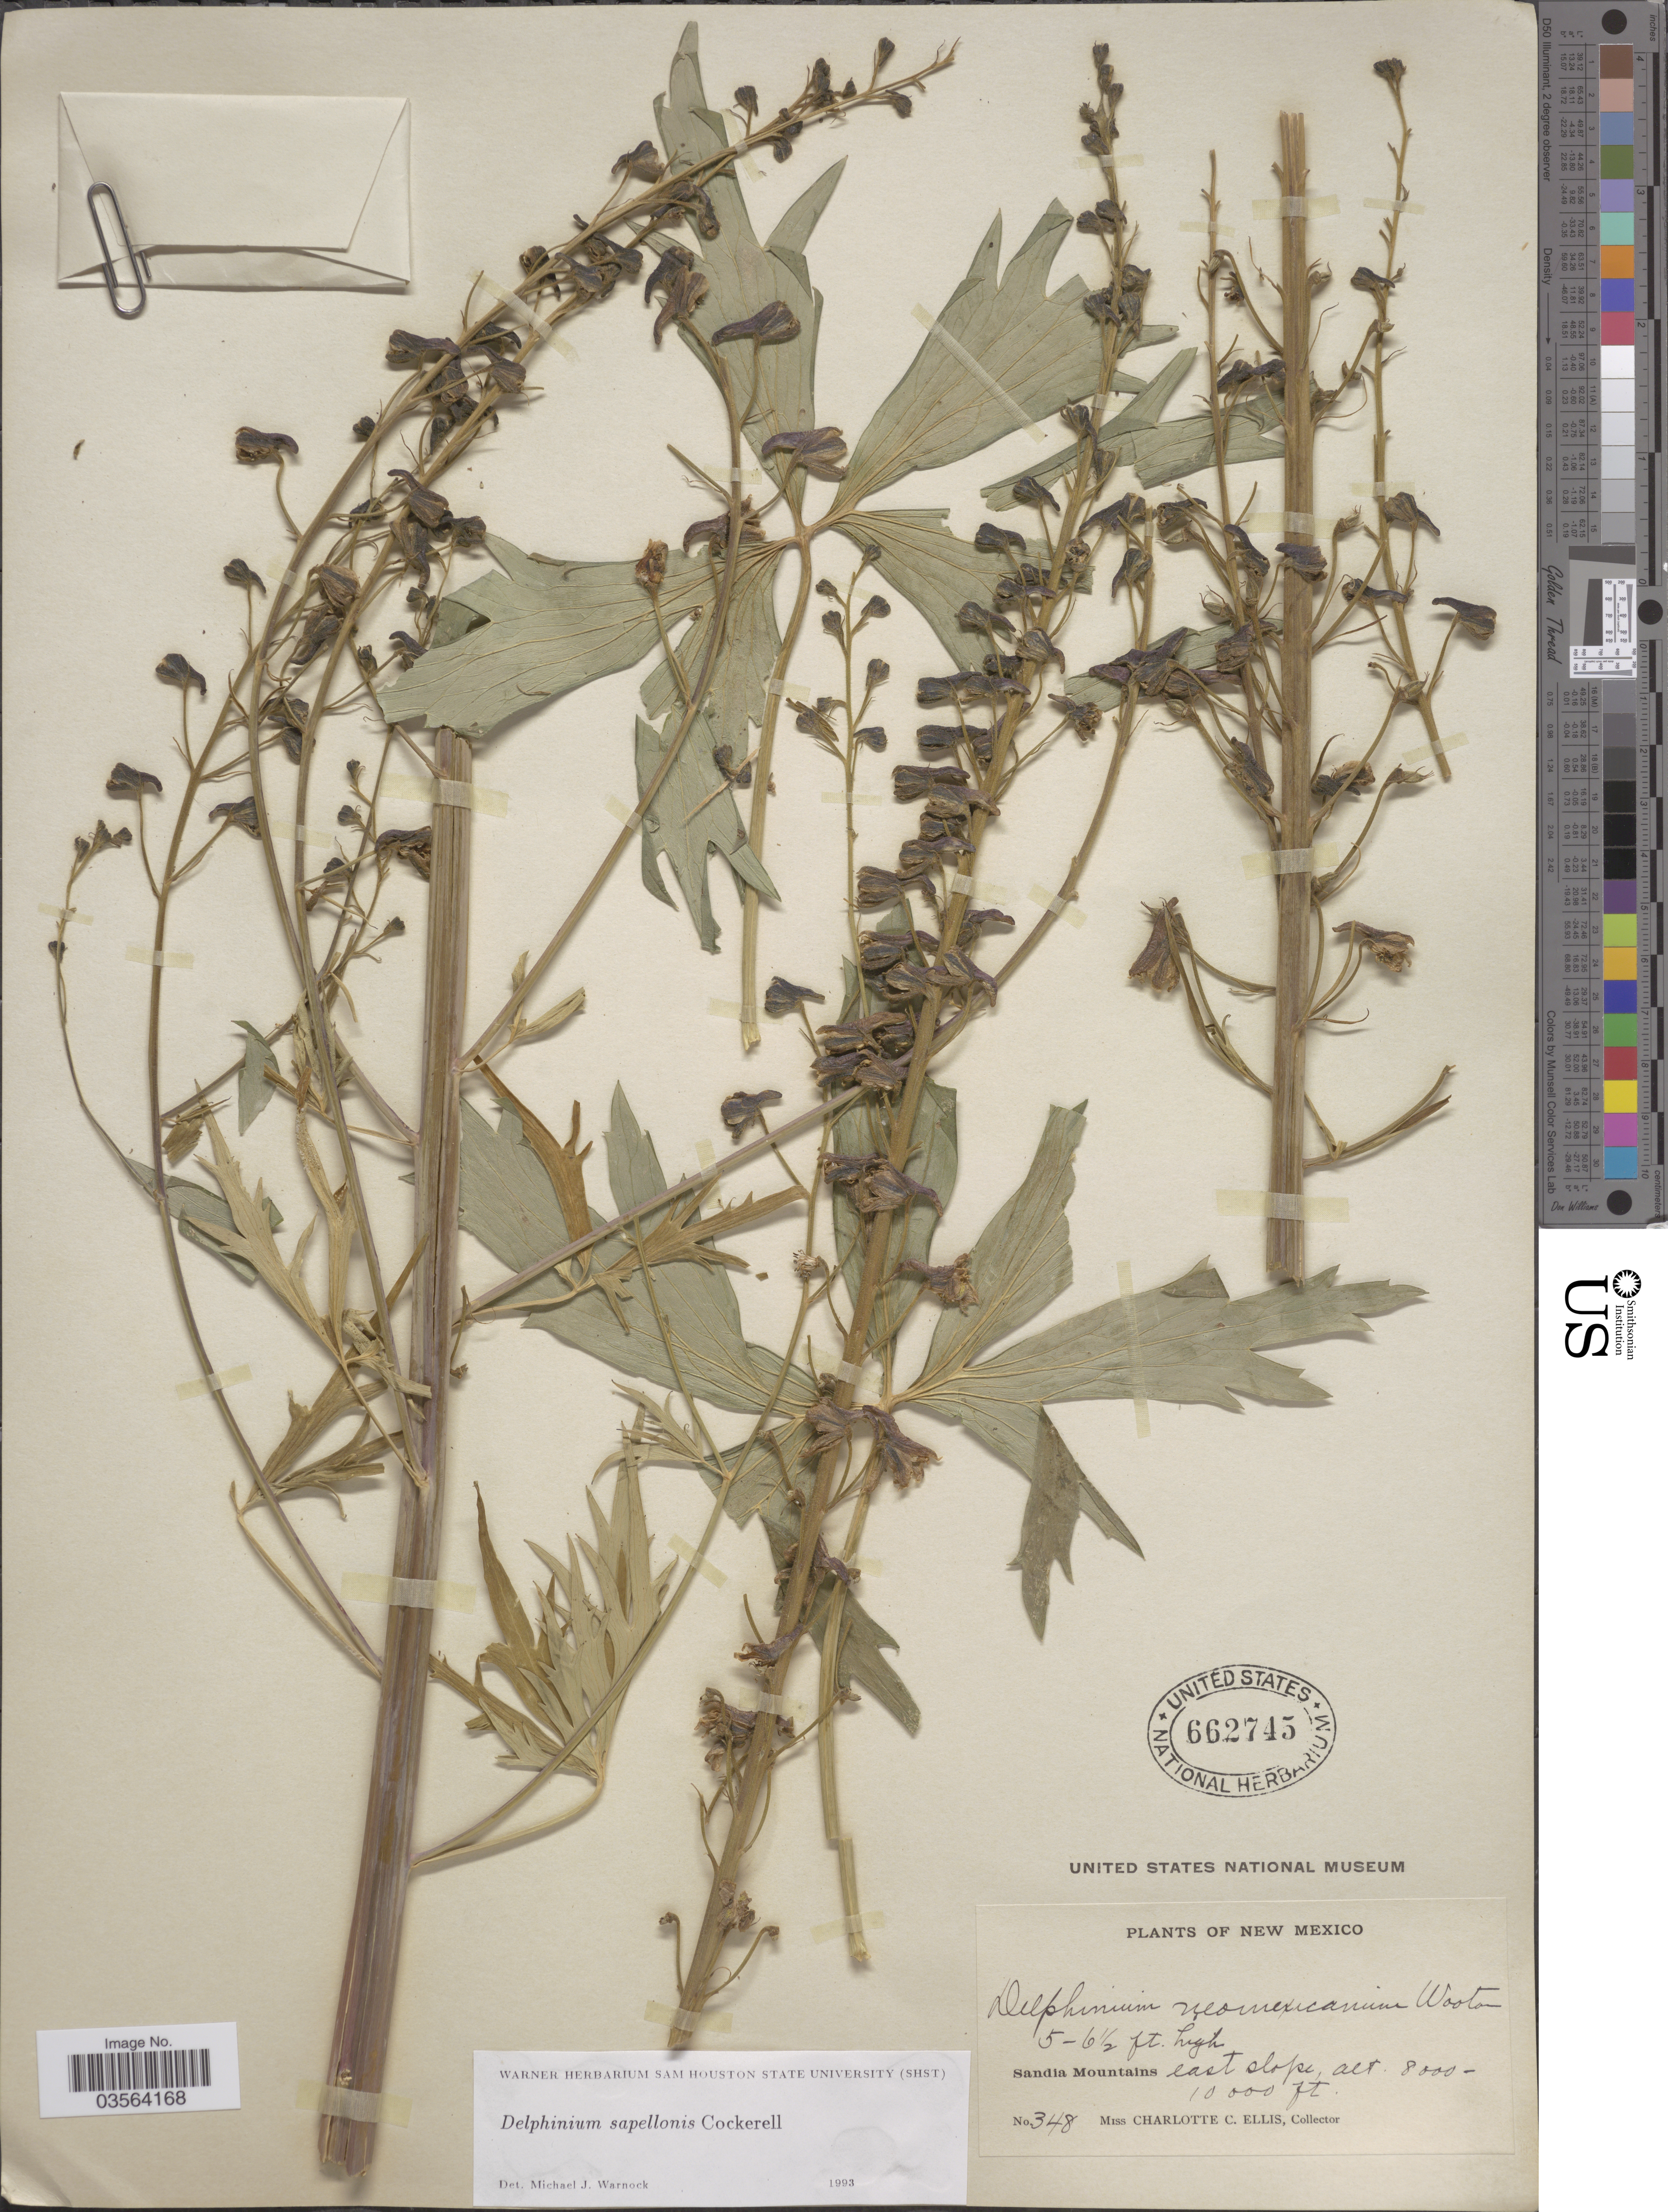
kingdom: Plantae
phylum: Tracheophyta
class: Magnoliopsida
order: Ranunculales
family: Ranunculaceae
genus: Delphinium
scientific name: Delphinium sapellonis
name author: Cockerell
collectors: C. C. Ellis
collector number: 348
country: United States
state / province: New Mexico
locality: Sandia Mountains, east slope.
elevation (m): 2438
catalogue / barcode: US 662745